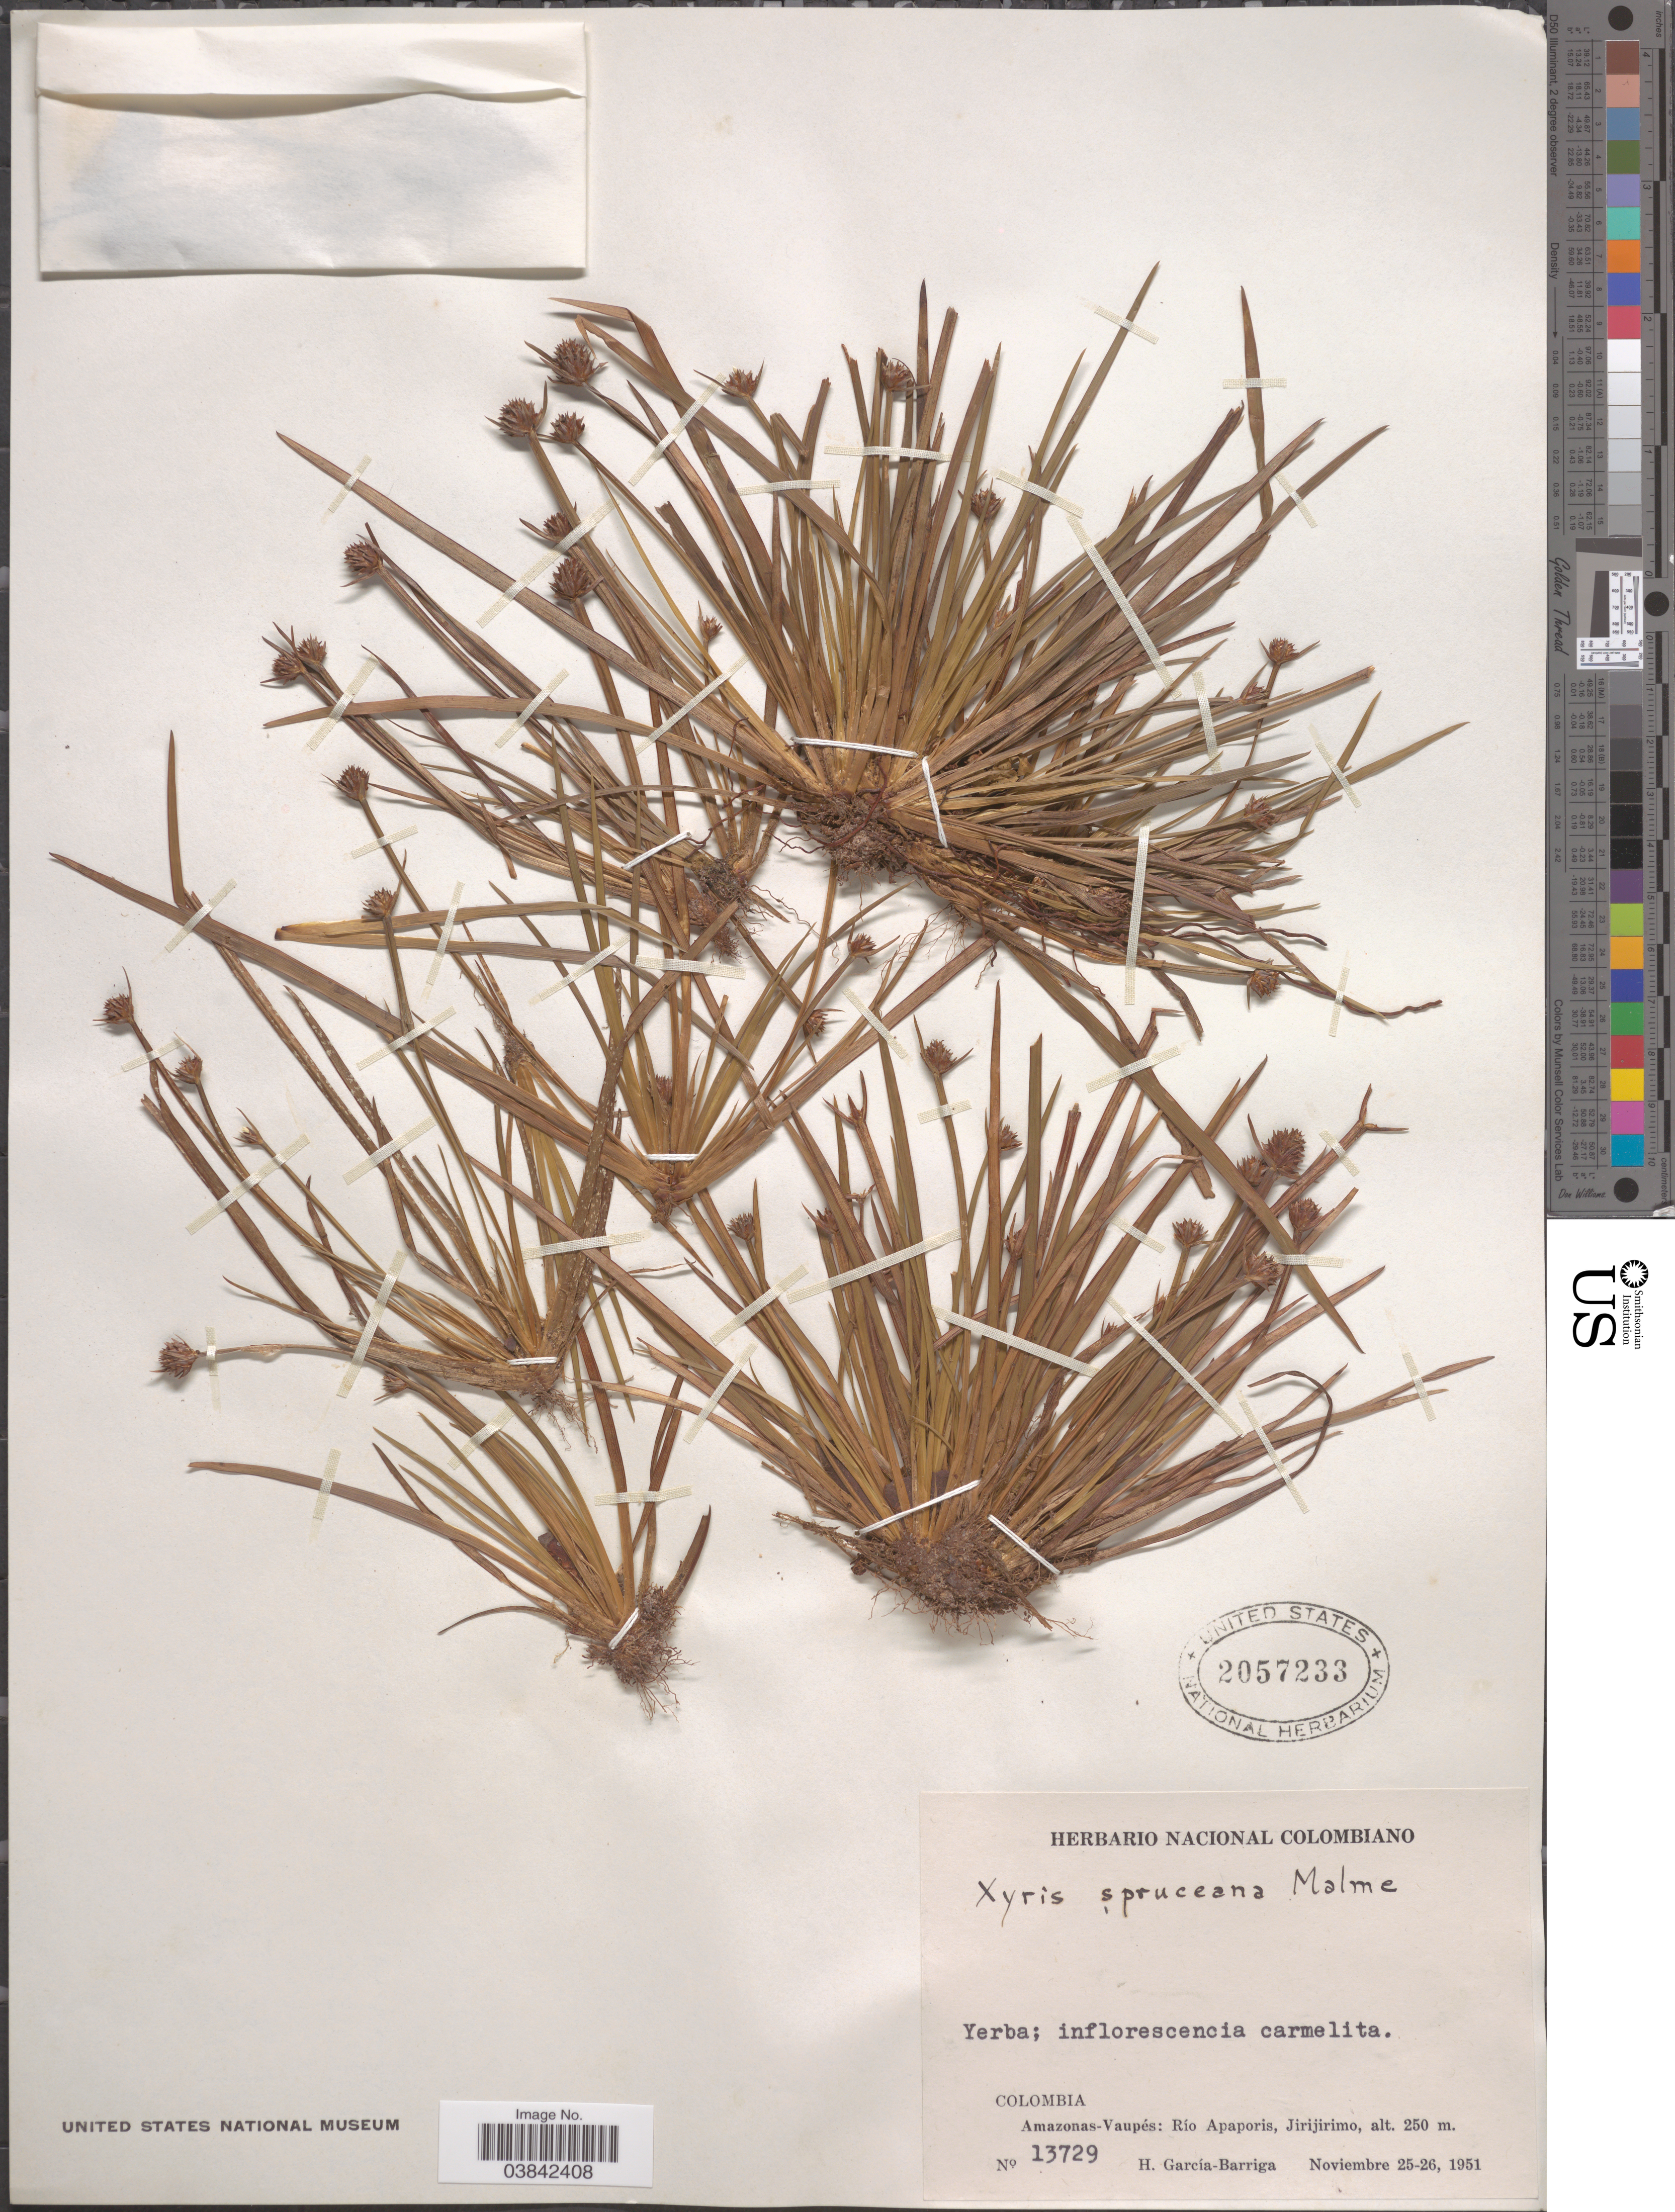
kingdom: Plantae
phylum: Tracheophyta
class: Liliopsida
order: Poales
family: Xyridaceae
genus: Xyris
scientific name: Xyris spruceana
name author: Malme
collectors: H. García Barriga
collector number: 13729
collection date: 1951-11-25/1951-11-26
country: Colombia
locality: Amazonas - Vaupés: Río Apaporis, Jirijirimo.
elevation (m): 250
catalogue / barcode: US 2057233